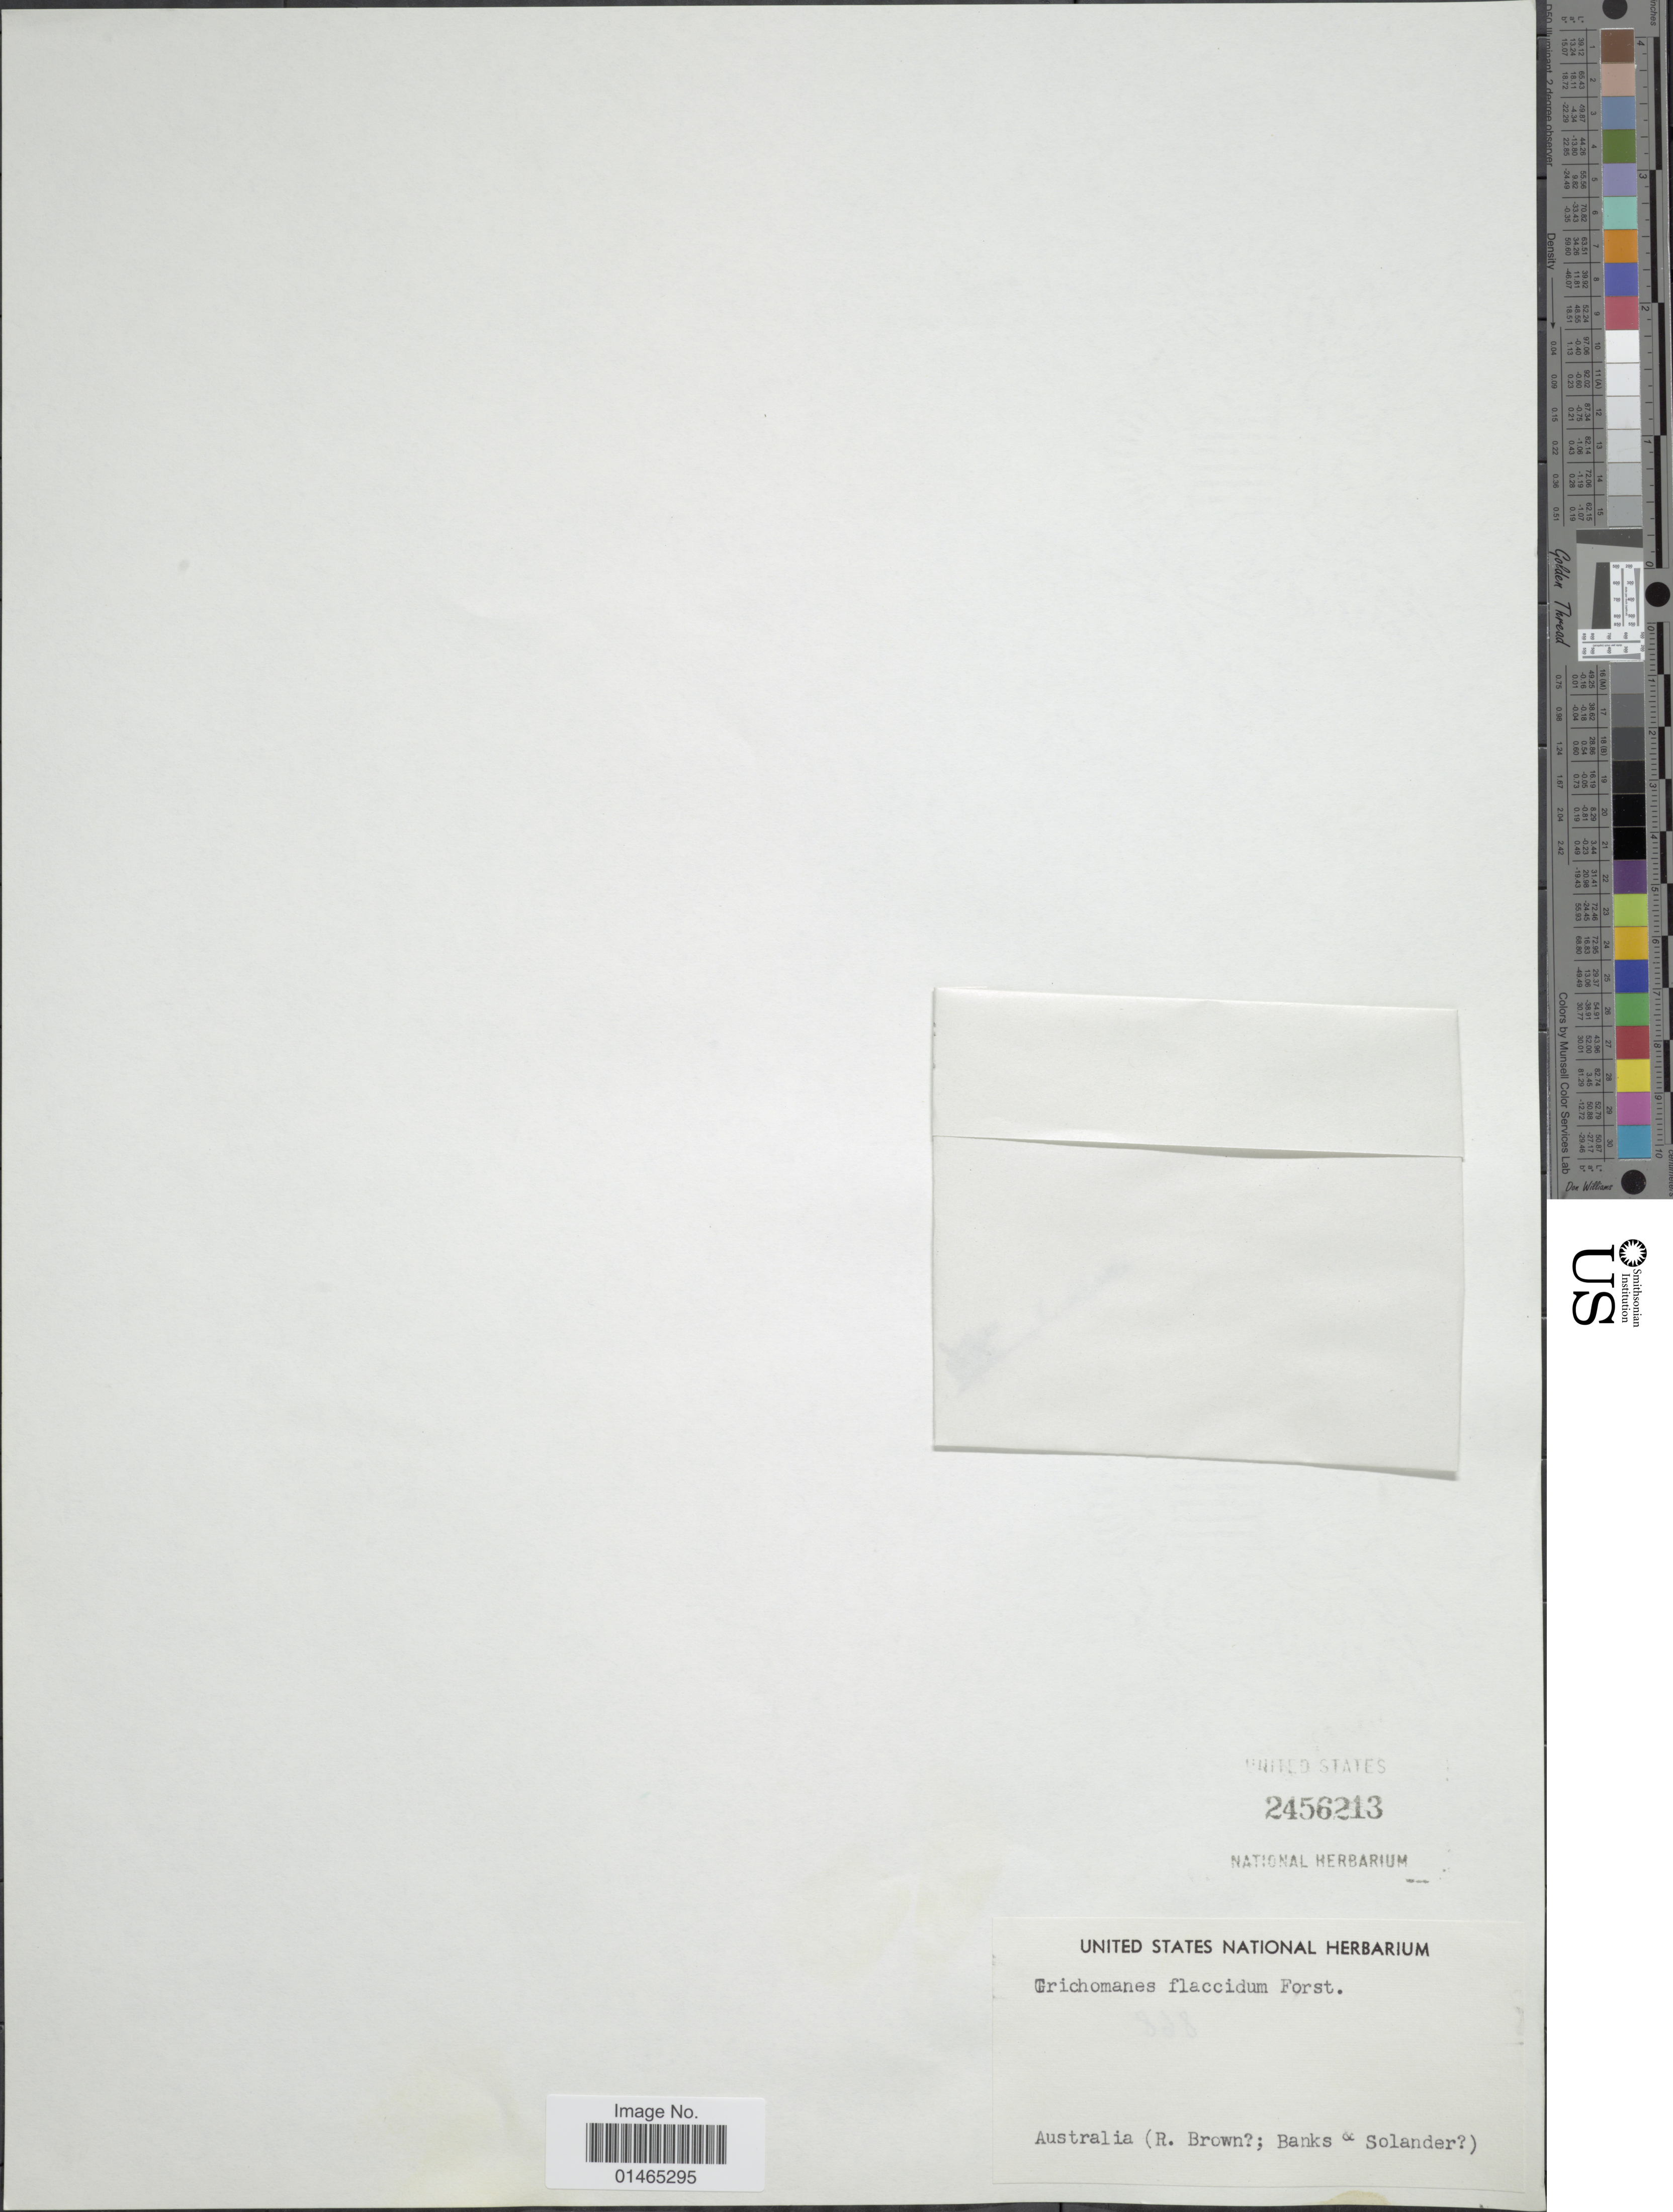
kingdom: Plantae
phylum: Tracheophyta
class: Polypodiopsida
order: Polypodiales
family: Dennstaedtiaceae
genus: Dennstaedtia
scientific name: Dennstaedtia flaccida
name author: (G. Forst.) Bernh.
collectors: R. Brown, -- Banks & -- Solander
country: Australia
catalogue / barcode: US 2456213